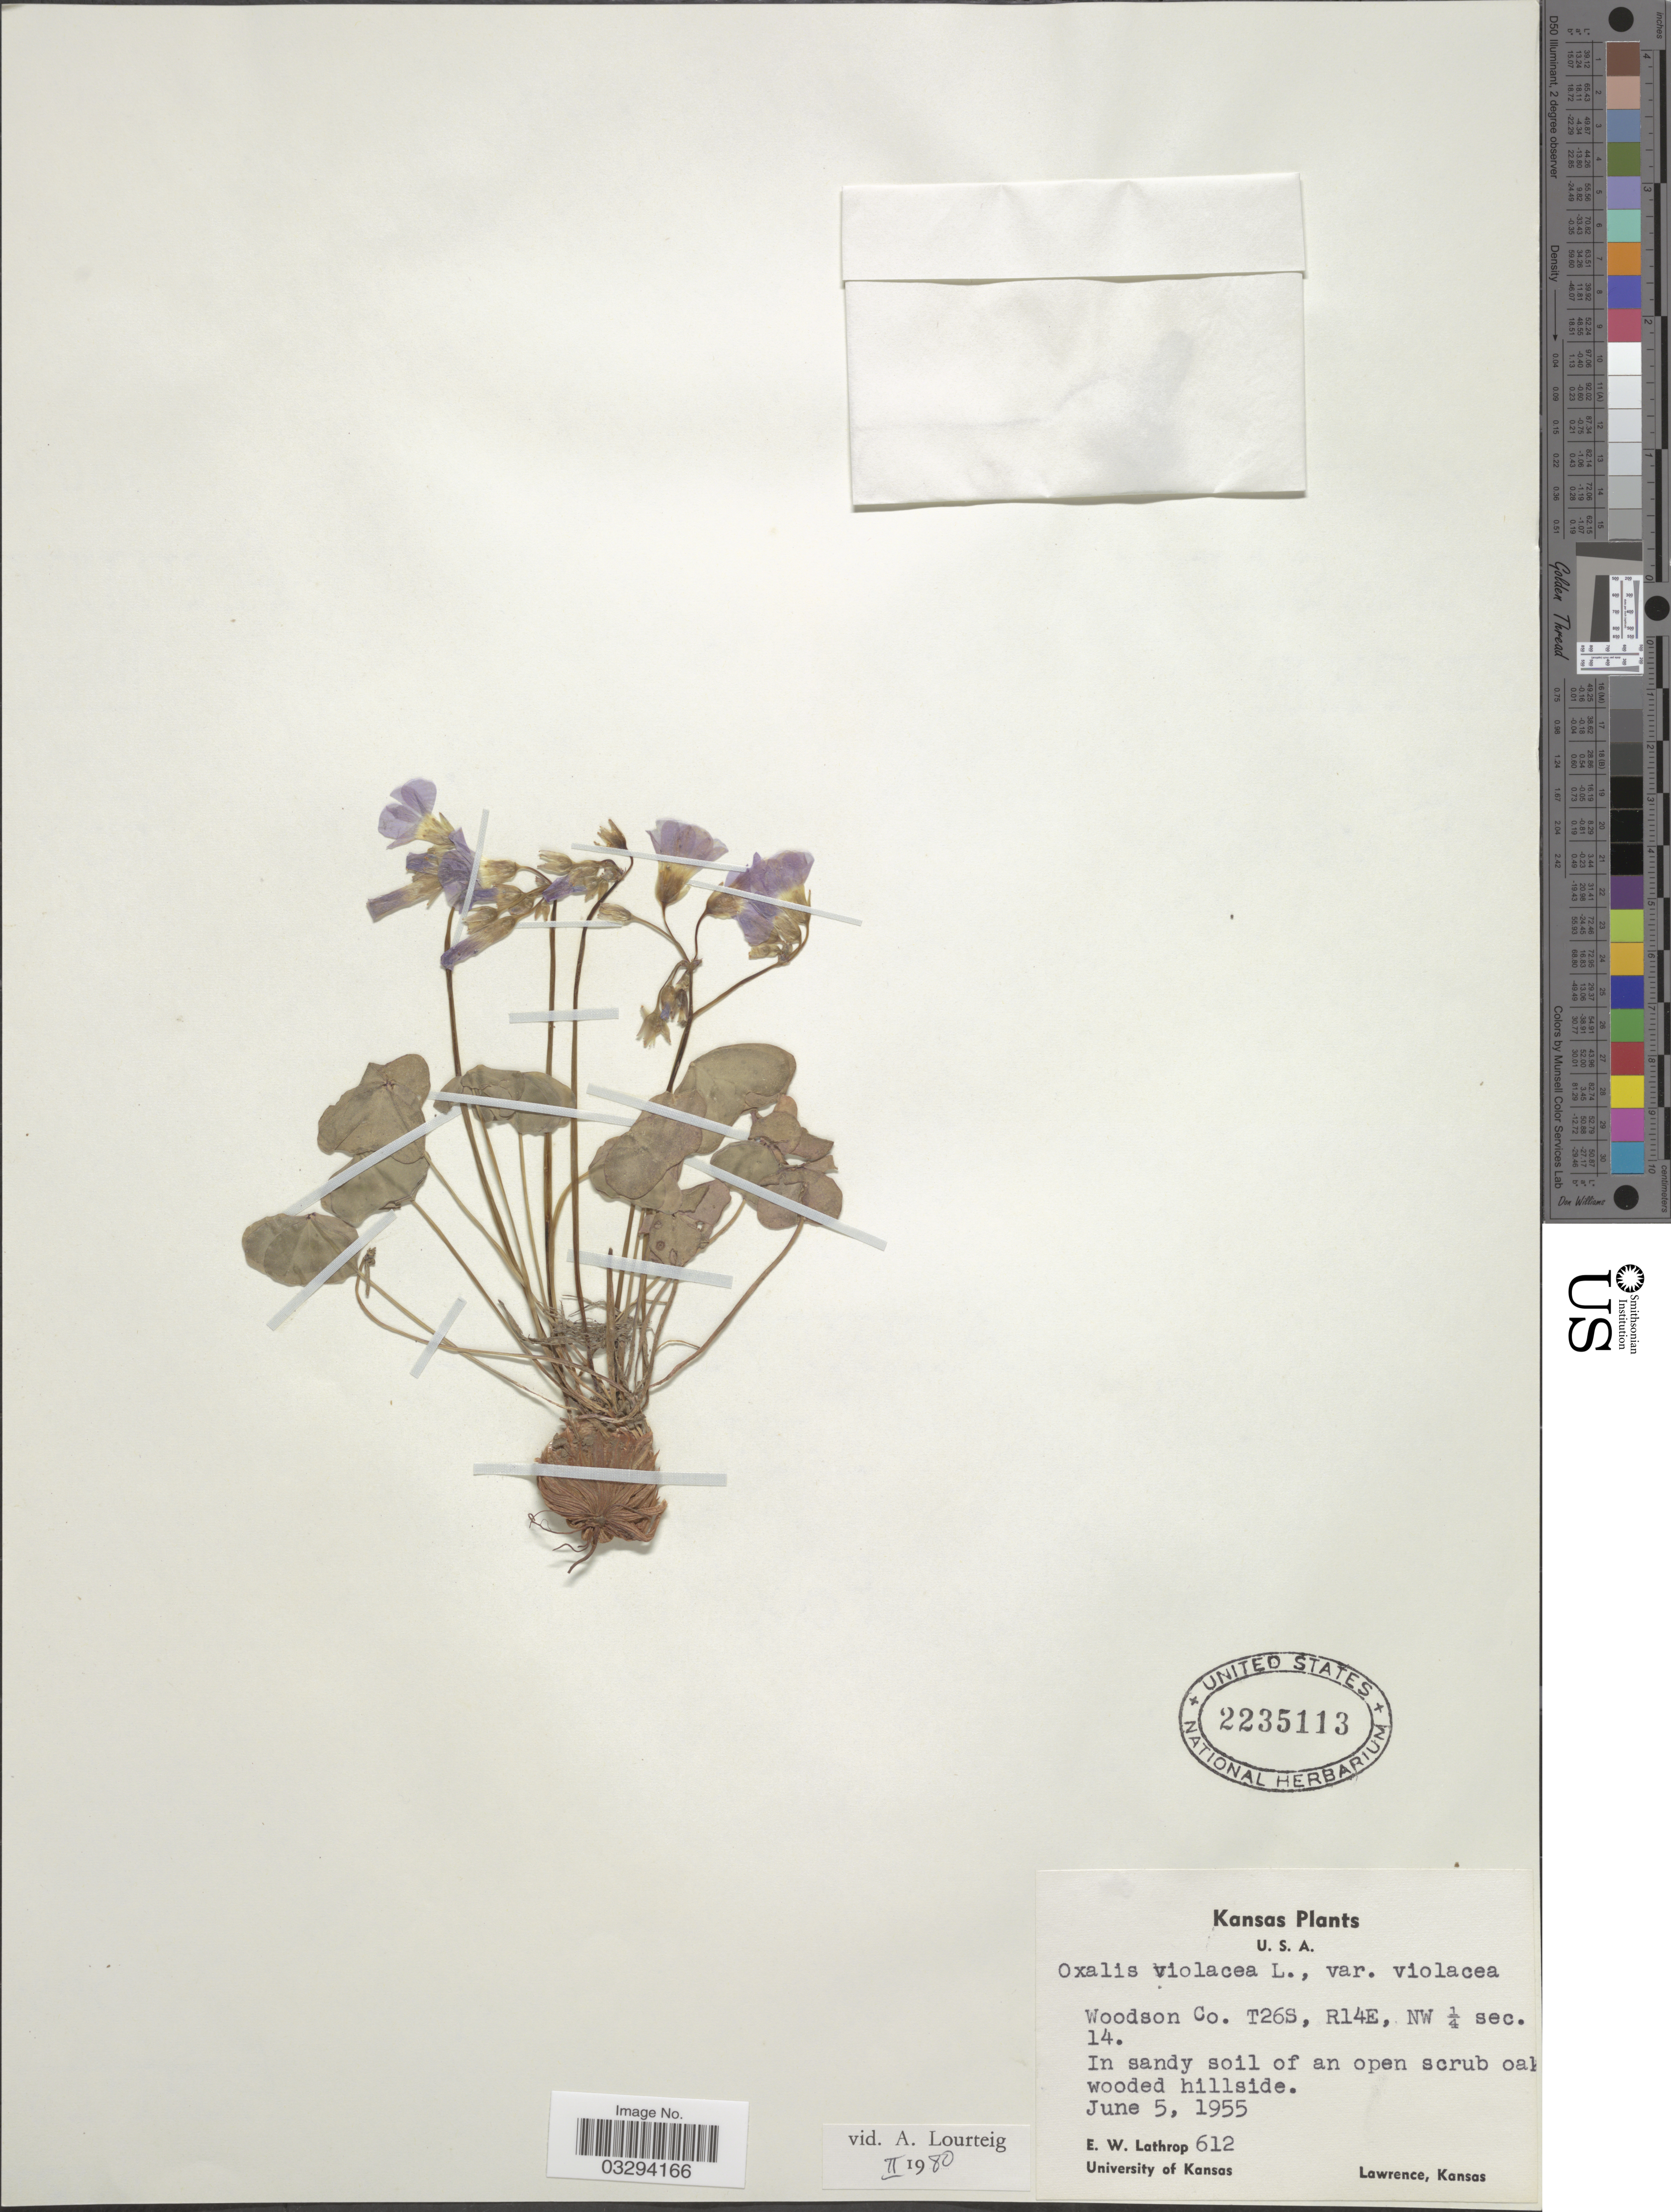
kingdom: Plantae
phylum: Tracheophyta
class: Magnoliopsida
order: Oxalidales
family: Oxalidaceae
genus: Oxalis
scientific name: Oxalis violacea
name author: L.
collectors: E. W. Lathrop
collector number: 612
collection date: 1955-06-05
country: United States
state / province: Kansas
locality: Woodson Co. T26S, R14E, NW ¼ sec. 14.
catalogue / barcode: US 2235113